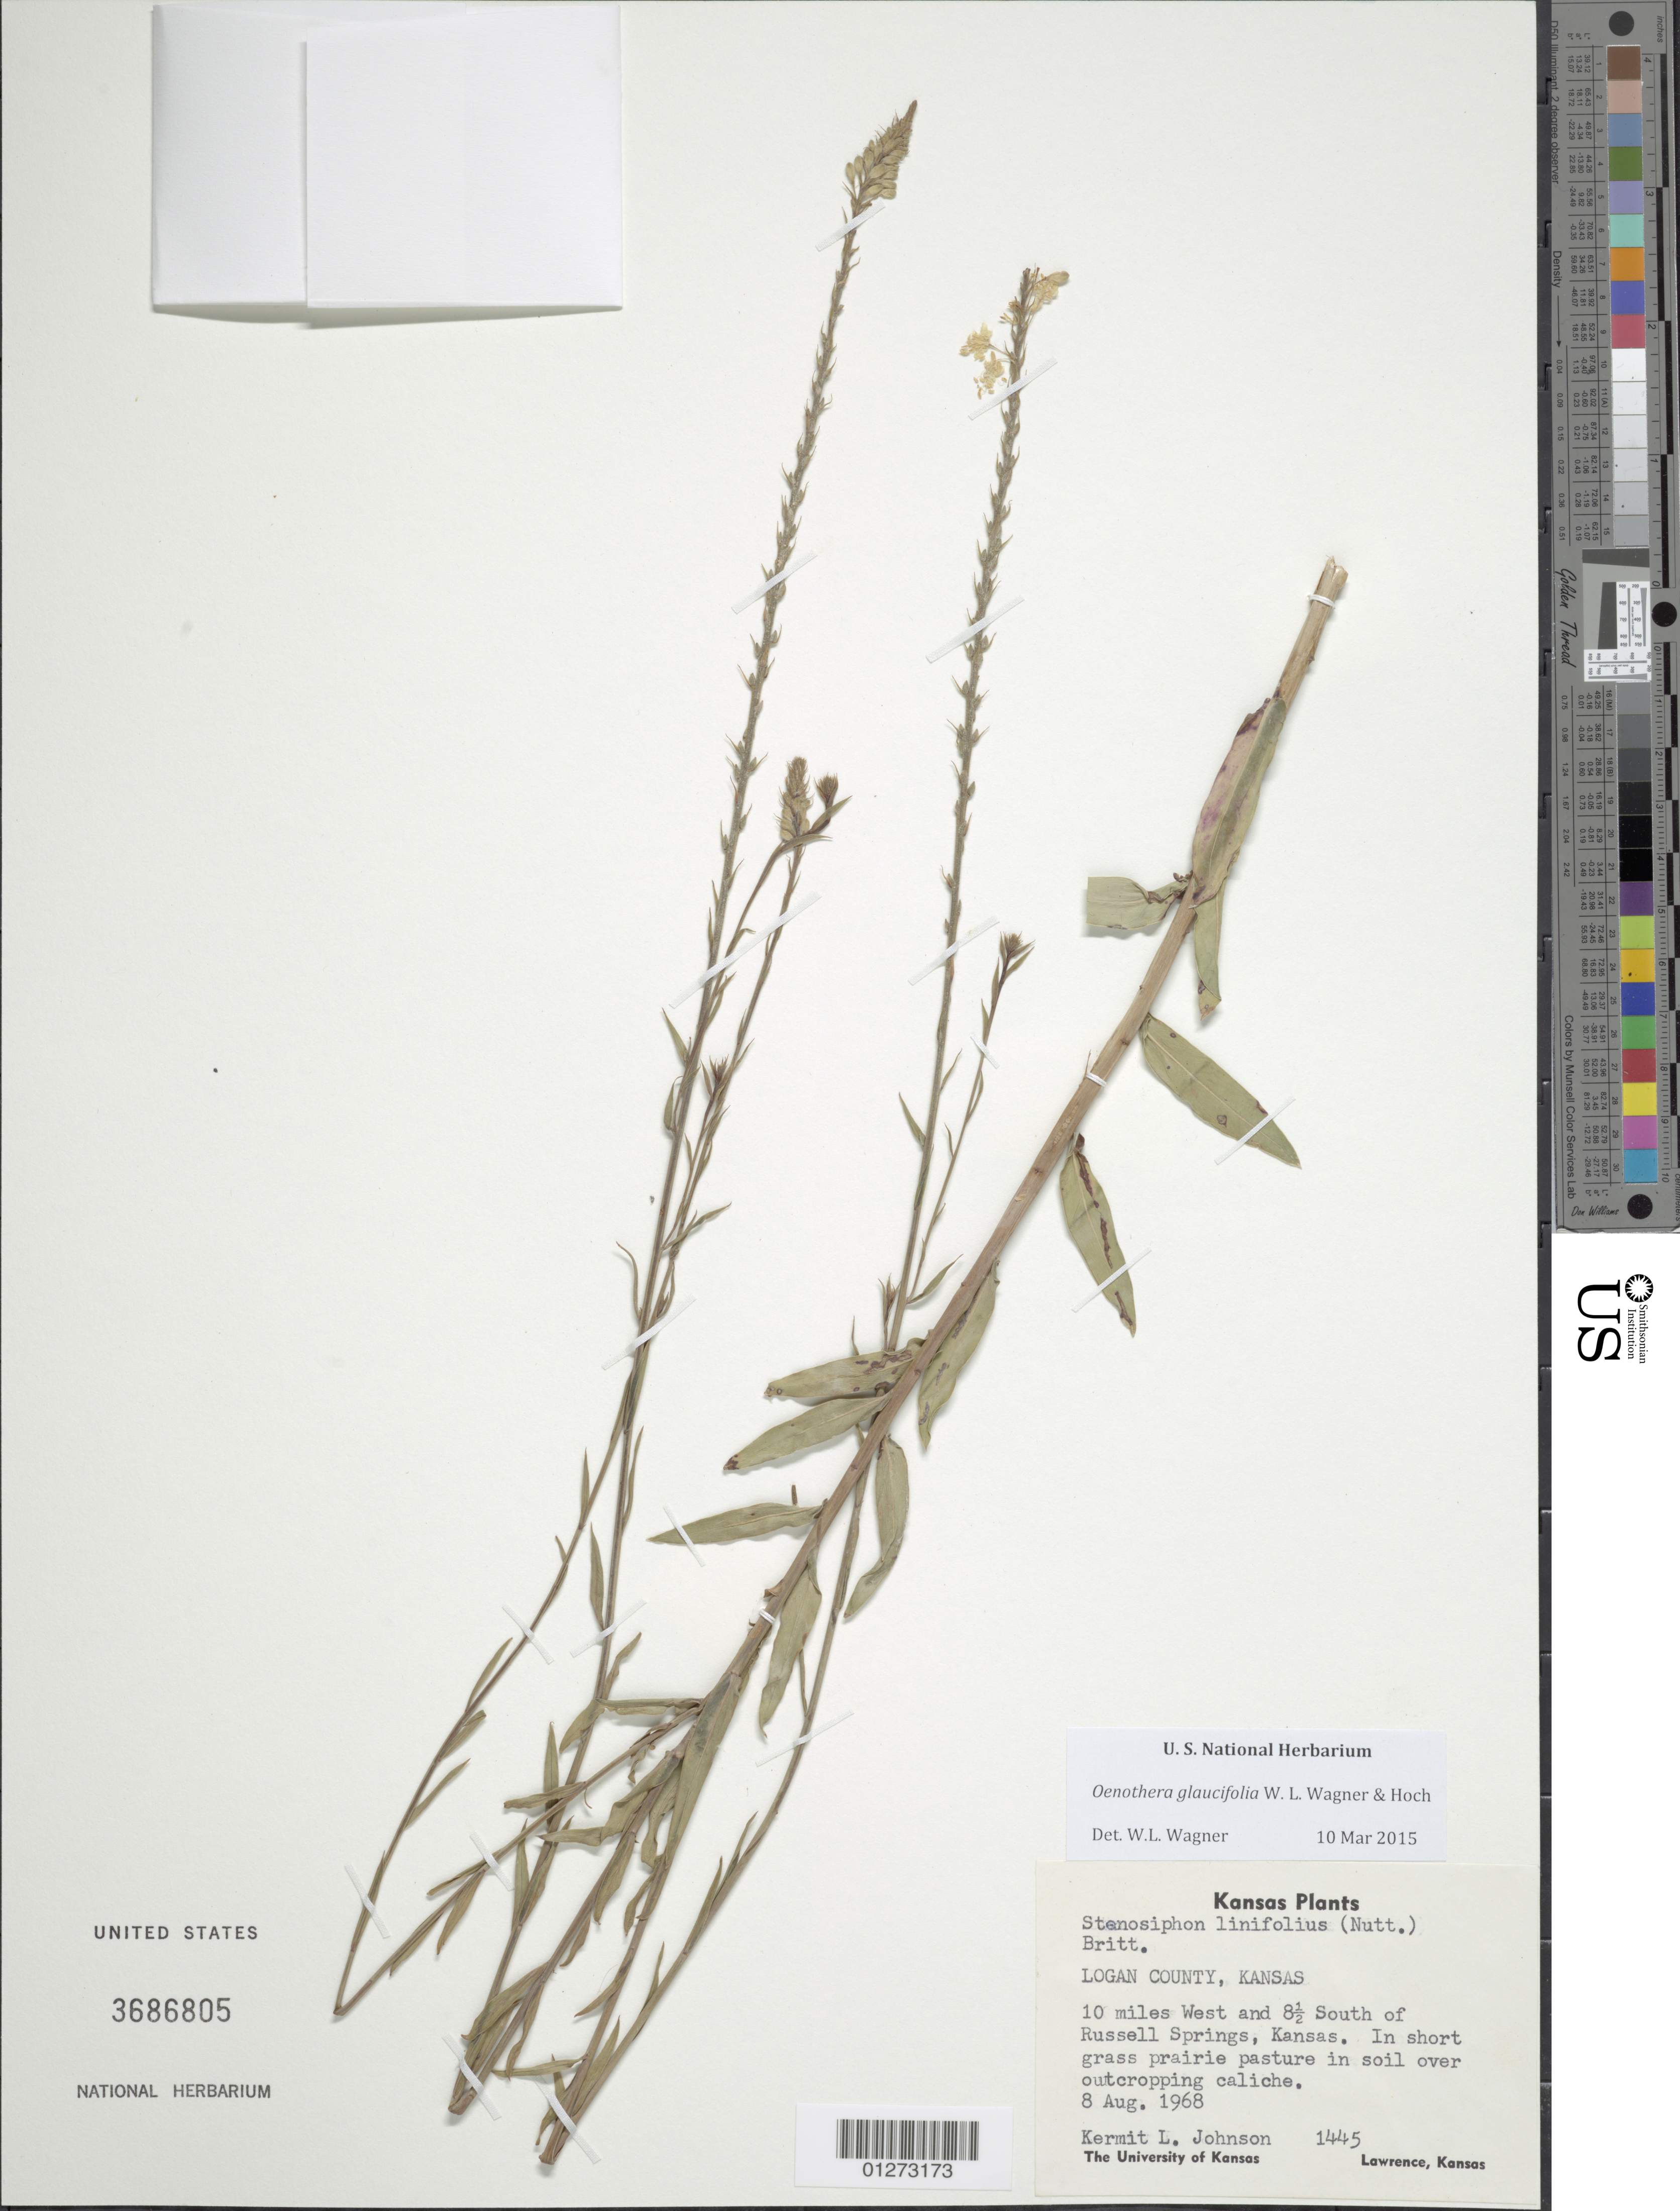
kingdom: Plantae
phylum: Tracheophyta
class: Magnoliopsida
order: Myrtales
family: Onagraceae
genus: Oenothera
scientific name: Oenothera glaucifolia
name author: W.L. Wagner & Hoch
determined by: Wagner, W. L., (BOT), Smithsonian Institution - National Museum of Natural History (UNITED STATES)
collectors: K. L. Johnson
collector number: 1445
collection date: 1968-08-08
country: United States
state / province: Kansas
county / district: Logan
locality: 10 miles west and 8.5 south of Russell Springs.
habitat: Short grass prairie pasture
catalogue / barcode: US 3686805